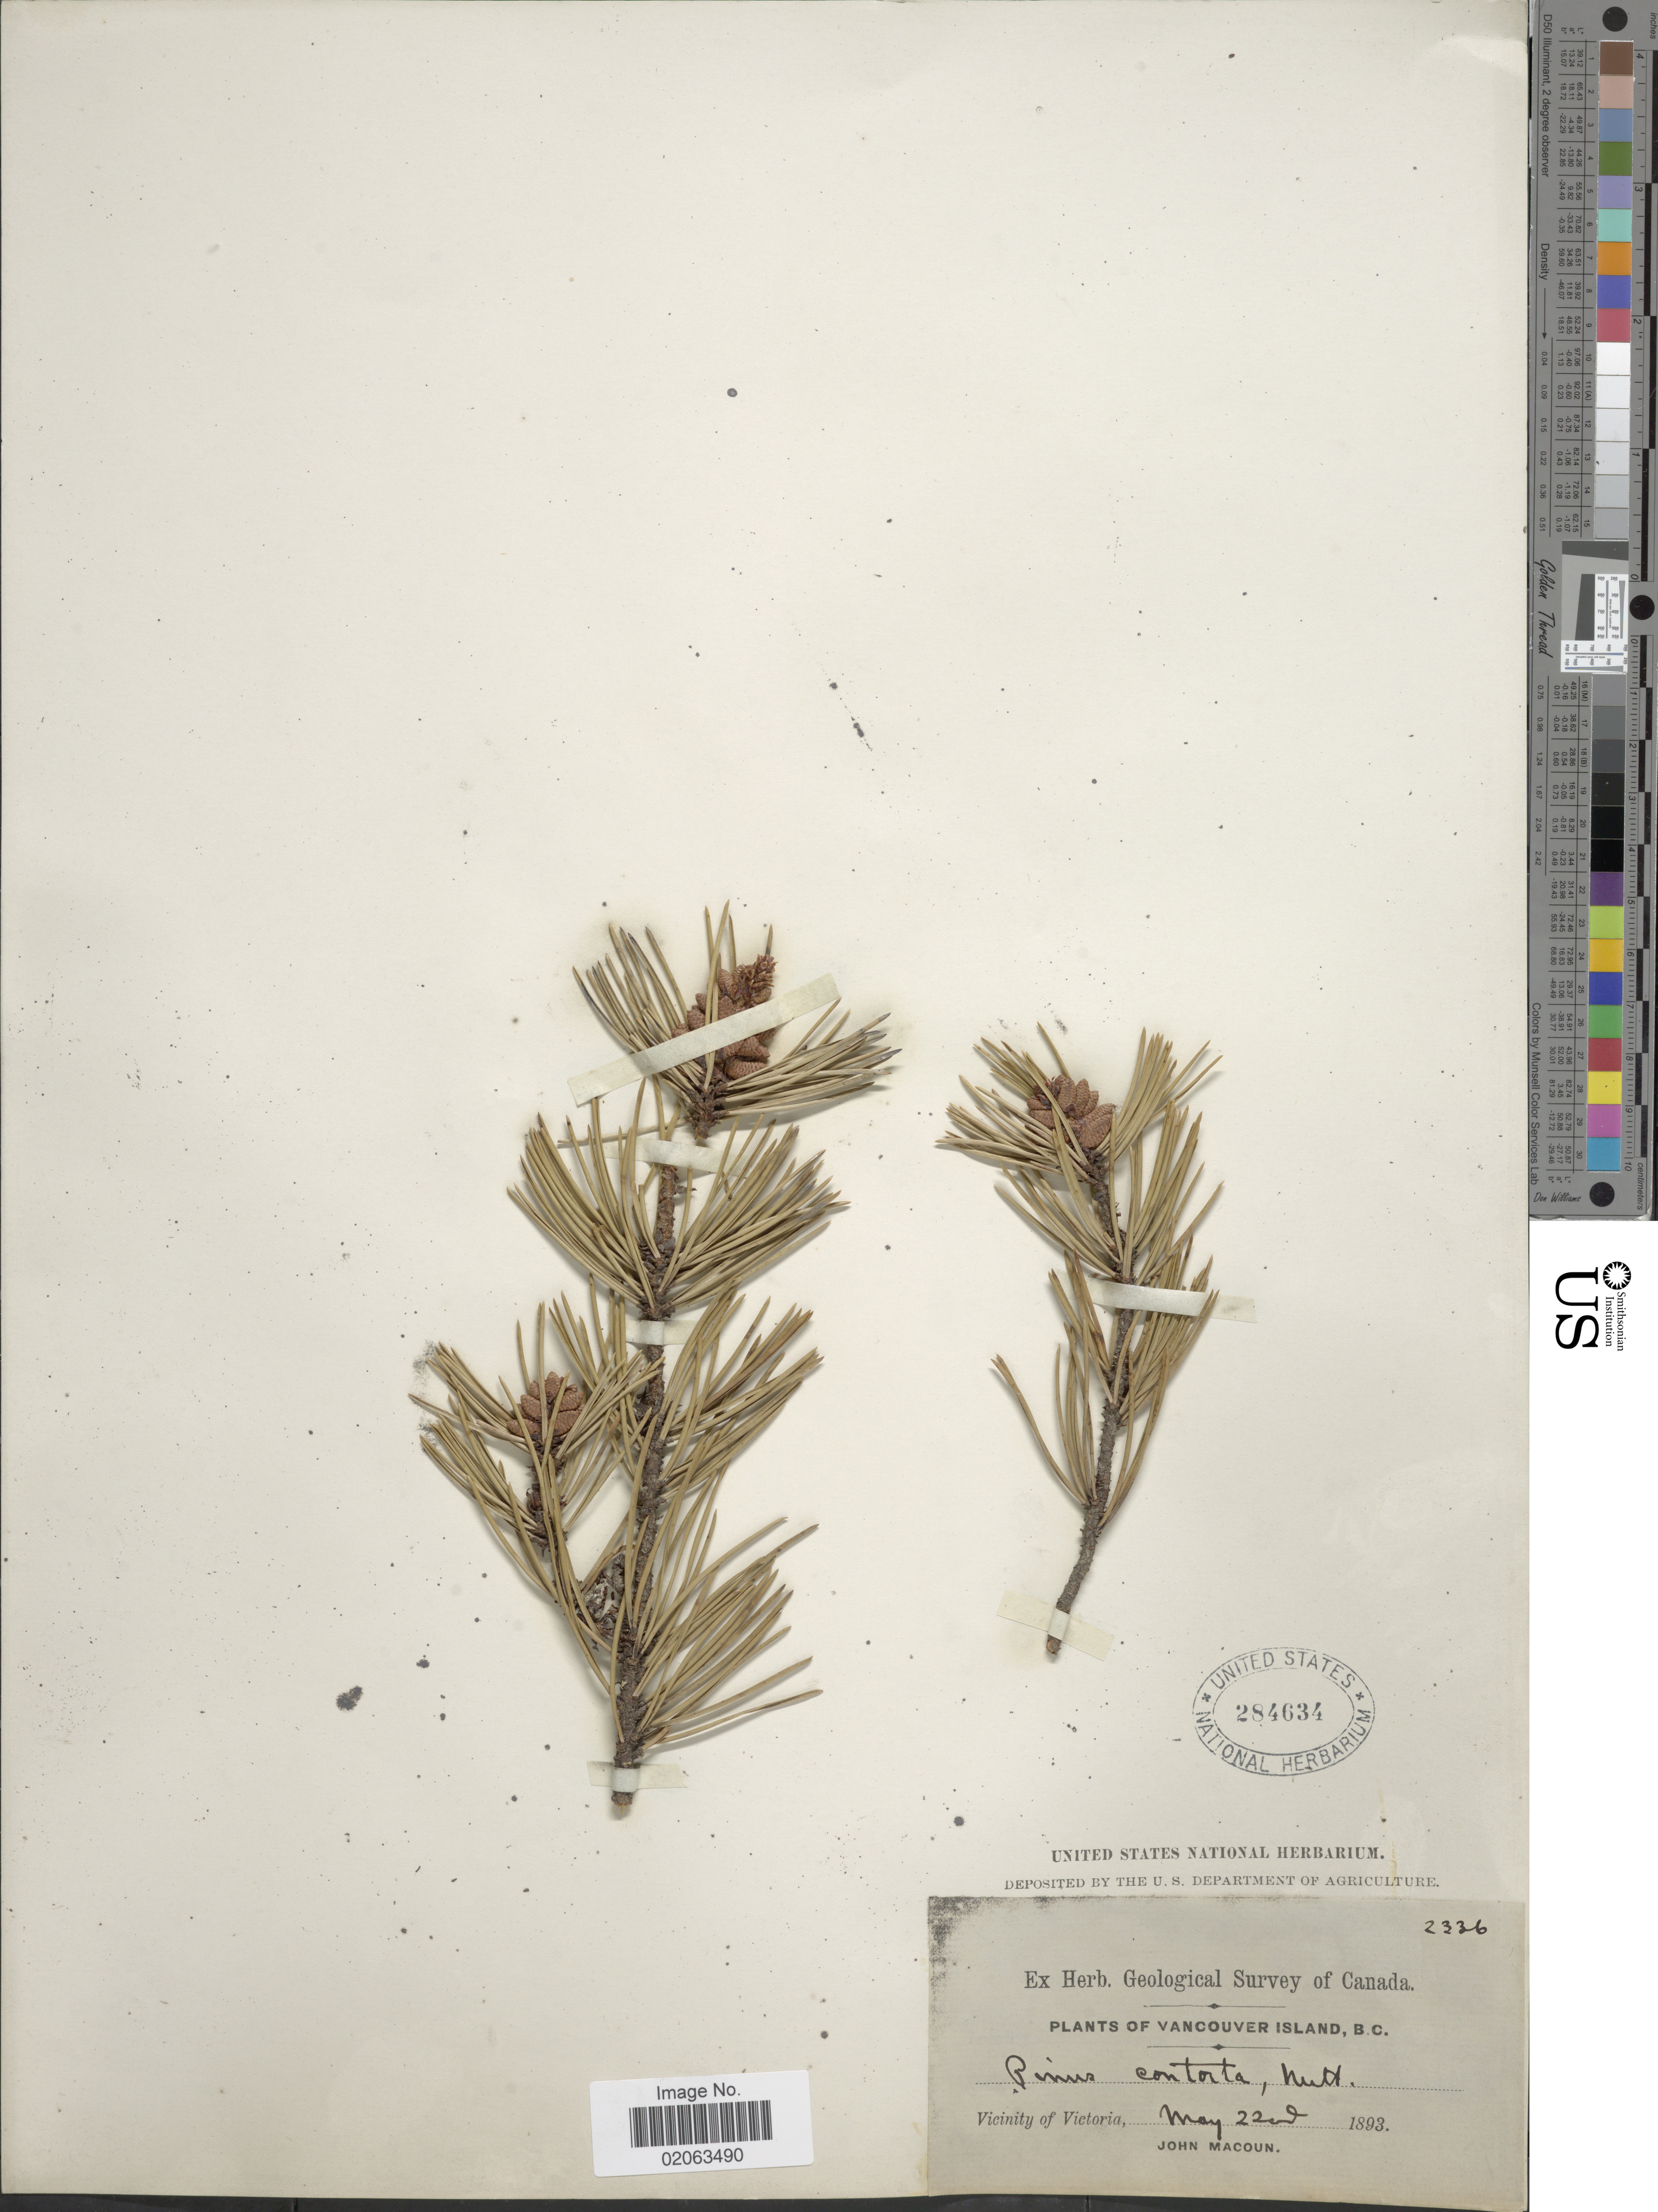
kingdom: Plantae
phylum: Tracheophyta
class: Pinopsida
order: Pinales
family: Pinaceae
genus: Pinus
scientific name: Pinus contorta var. contorta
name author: Douglas ex Loudon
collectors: J. Macoun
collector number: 2336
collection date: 1893-05-22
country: Canada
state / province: British Columbia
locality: Vancouver Island, B.C. Vicinity of Victoria.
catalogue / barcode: US 284634